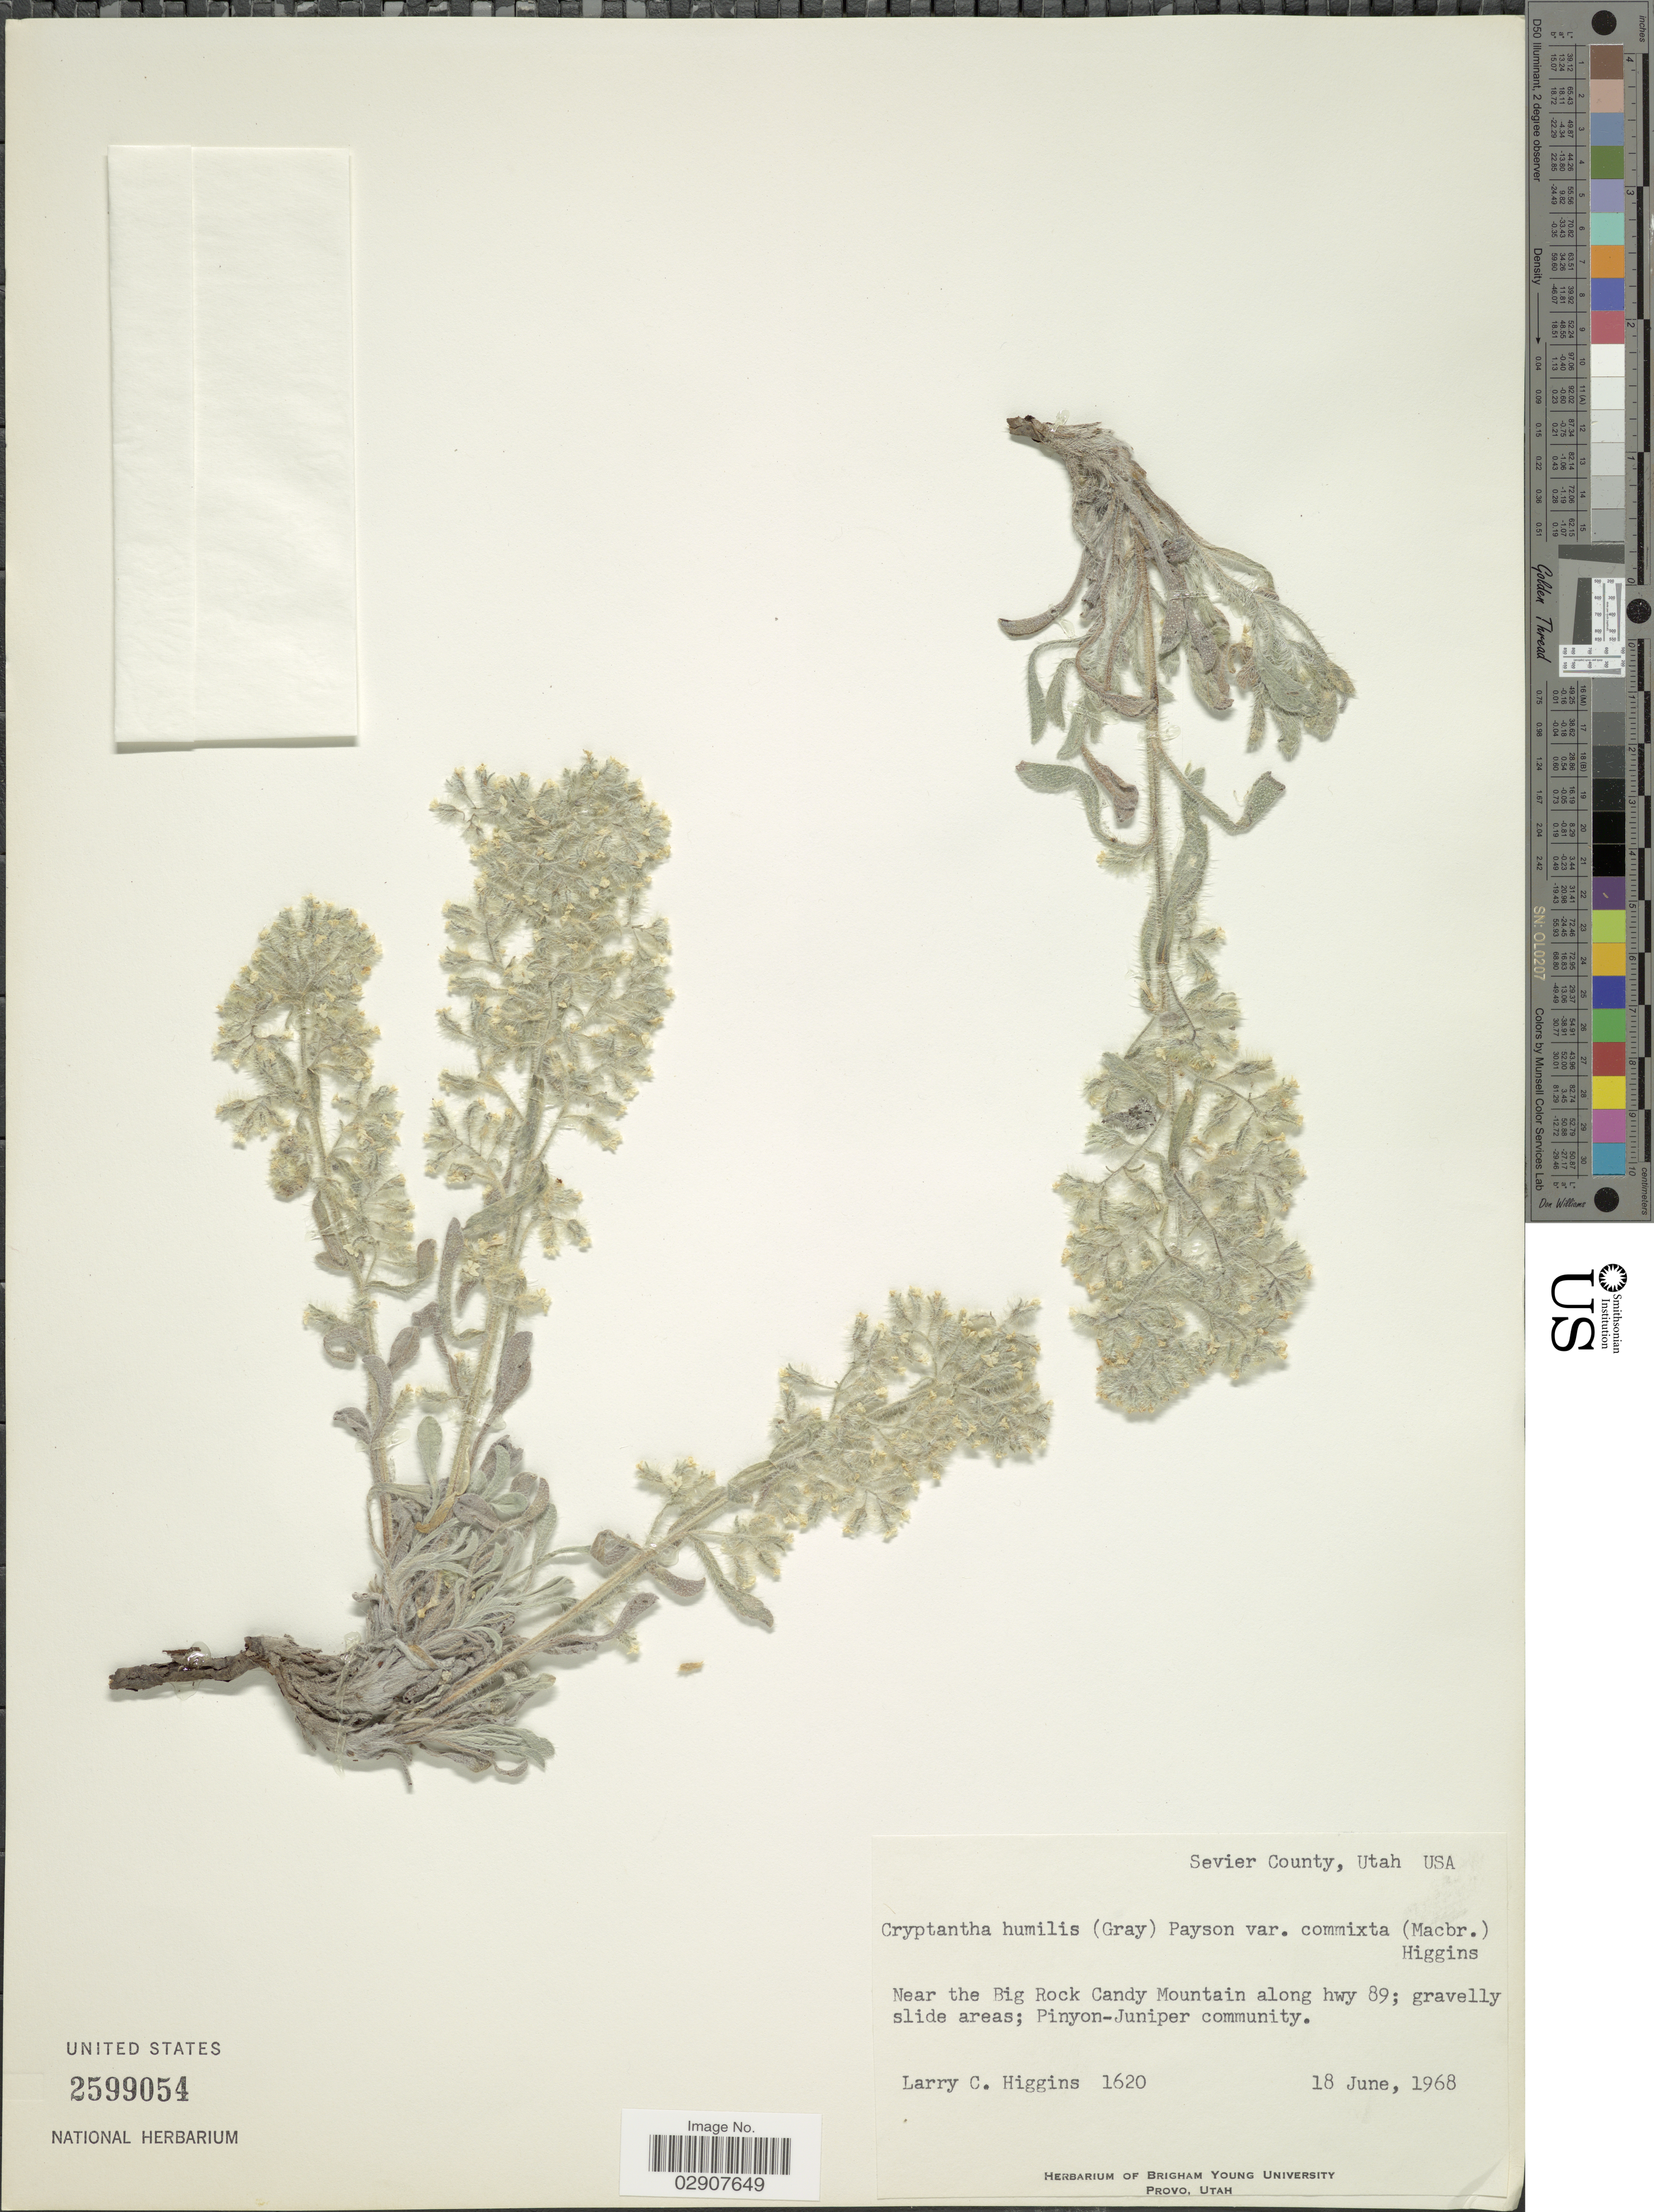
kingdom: Plantae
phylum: Tracheophyta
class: Magnoliopsida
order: Boraginales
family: Boraginaceae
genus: Cryptantha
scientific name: Cryptantha humilis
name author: (Greene) Payson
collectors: L. Higgins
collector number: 1620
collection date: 1968-06-18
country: United States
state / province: Utah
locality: Sevier County, Near the Big Rock Candy Mountain along hwy 89.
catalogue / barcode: US 2599054